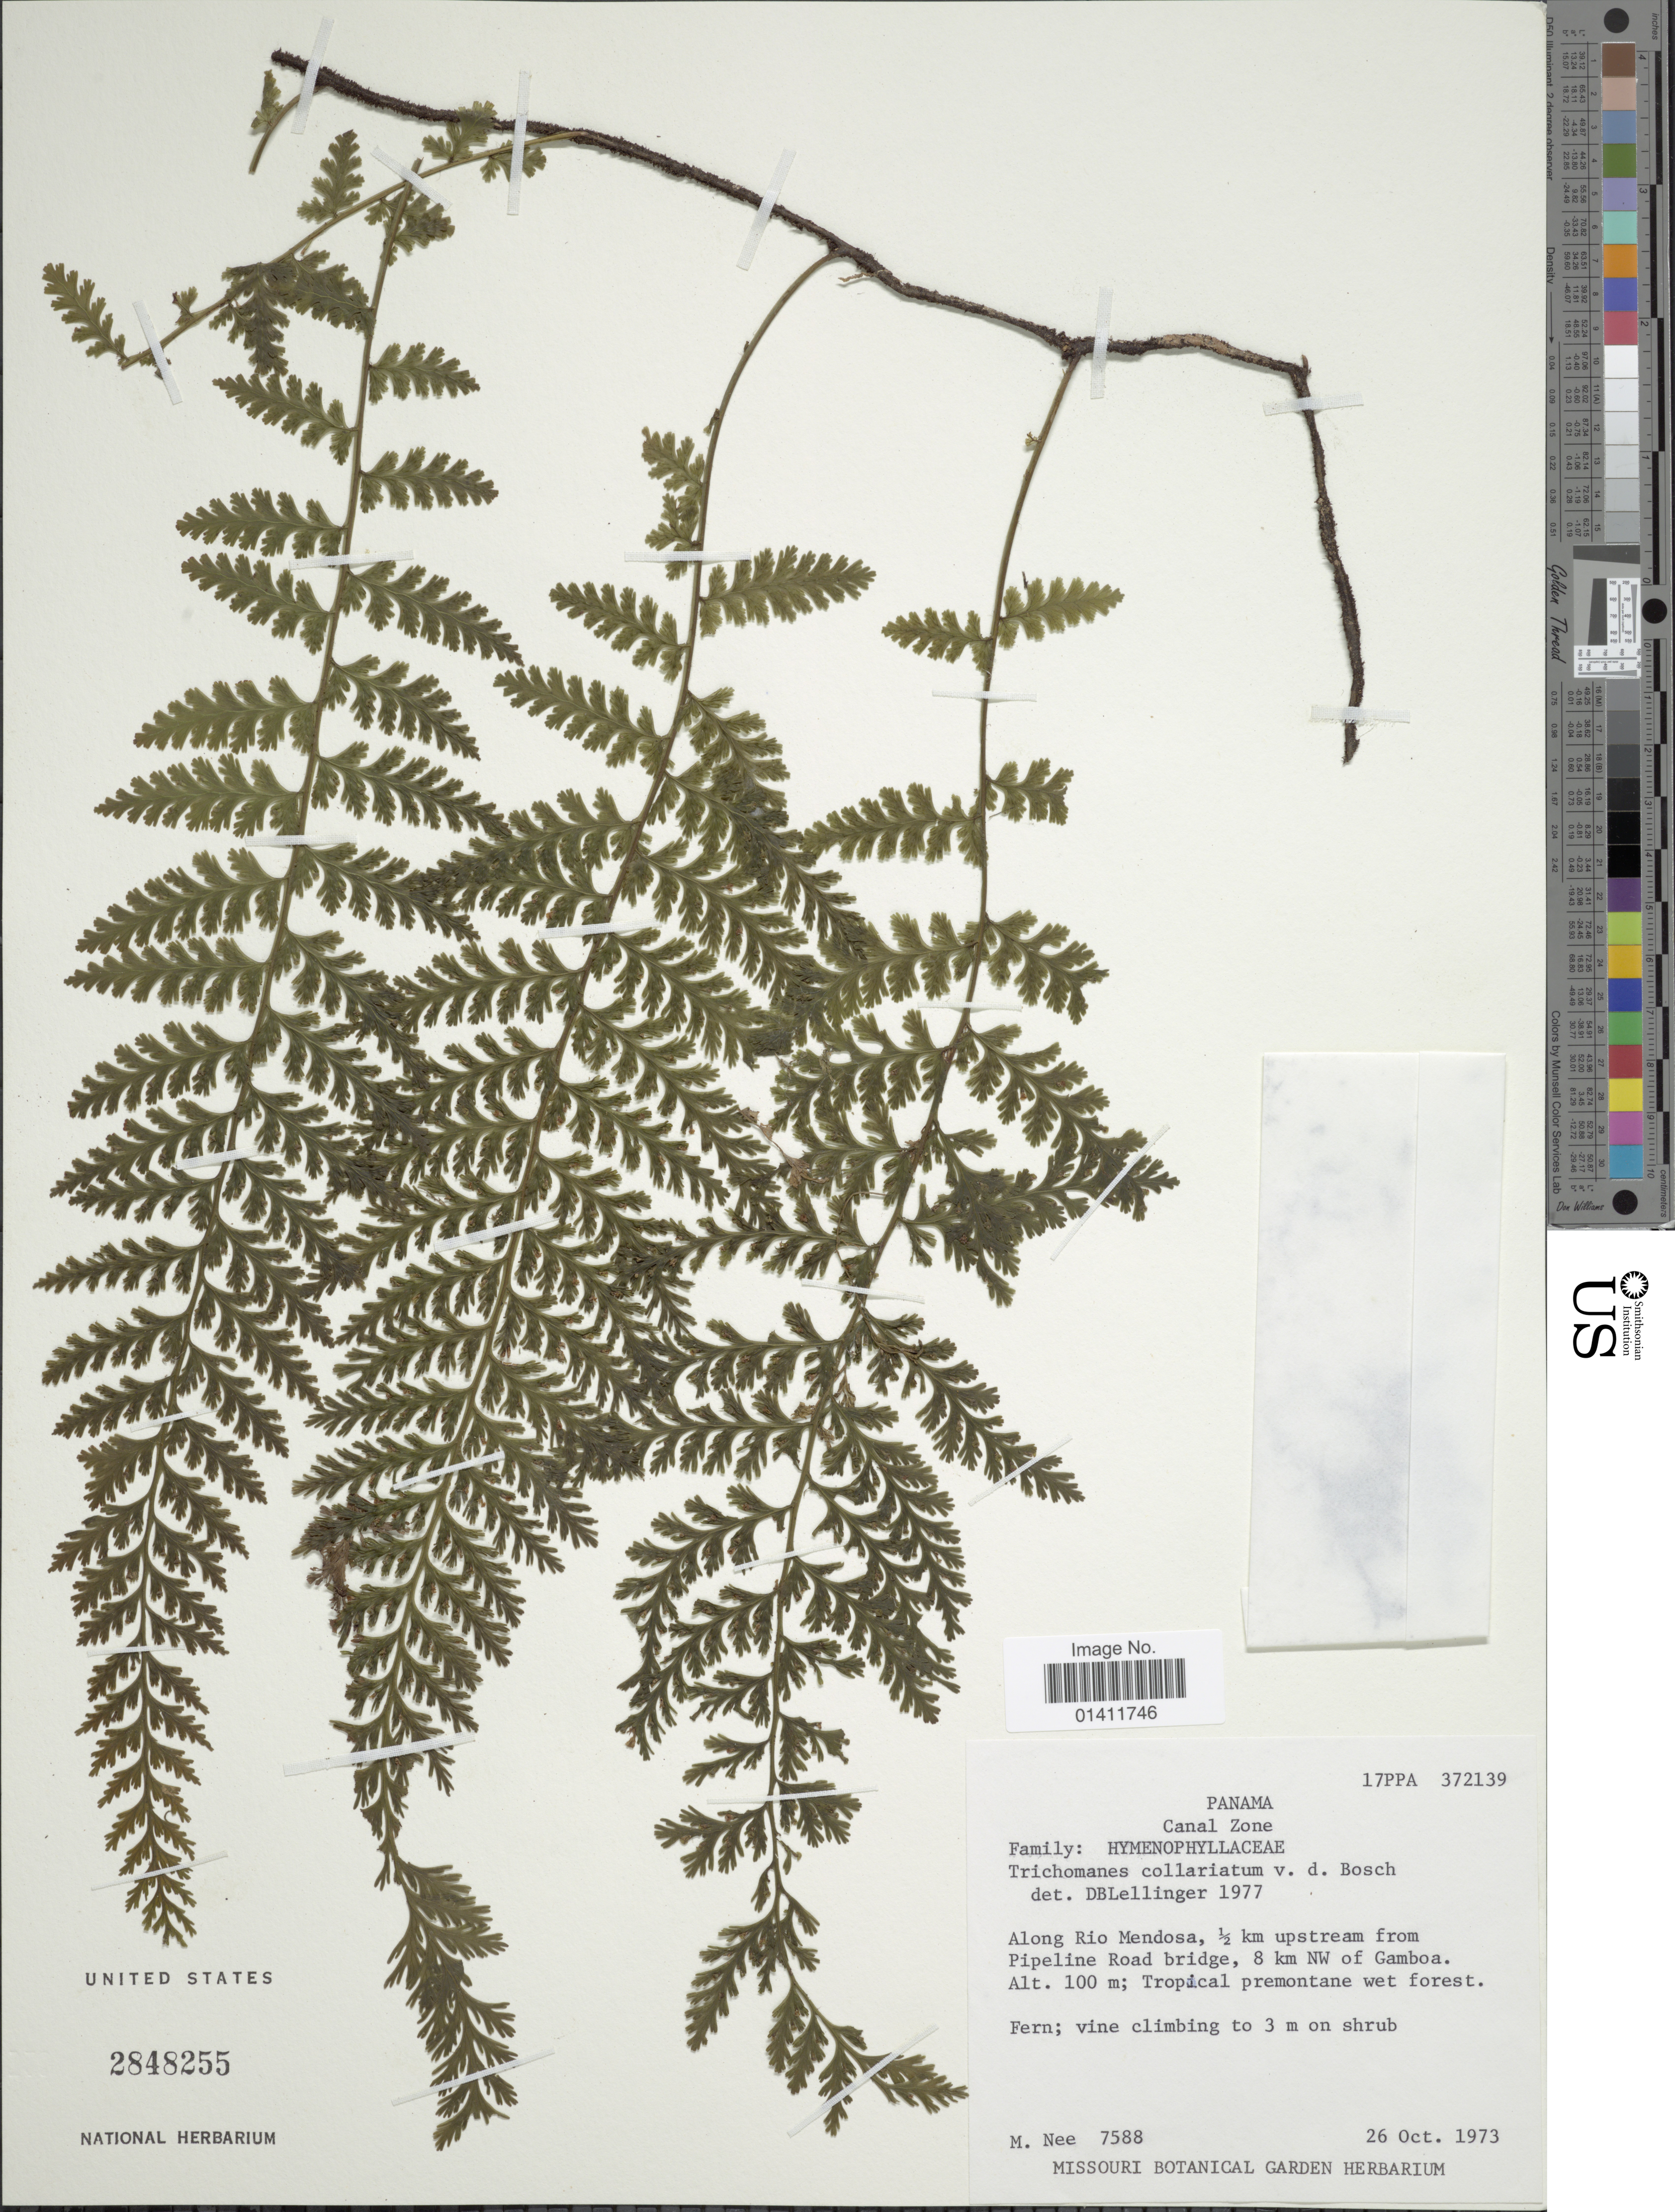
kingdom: Plantae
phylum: Tracheophyta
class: Polypodiopsida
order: Hymenophyllales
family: Hymenophyllaceae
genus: Vandenboschia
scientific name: Vandenboschia collariata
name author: (Bosch) Ebihara & K. Iwats.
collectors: M. Nee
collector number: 7588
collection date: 1973-10-26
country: Panama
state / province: Colón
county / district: Canal Zone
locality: Canal Zone. Along Rio Mendosa, 1/2 km upstream from Pipeline Road bridge, 8 km NW of Gamboa.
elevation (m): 100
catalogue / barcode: US 2848255